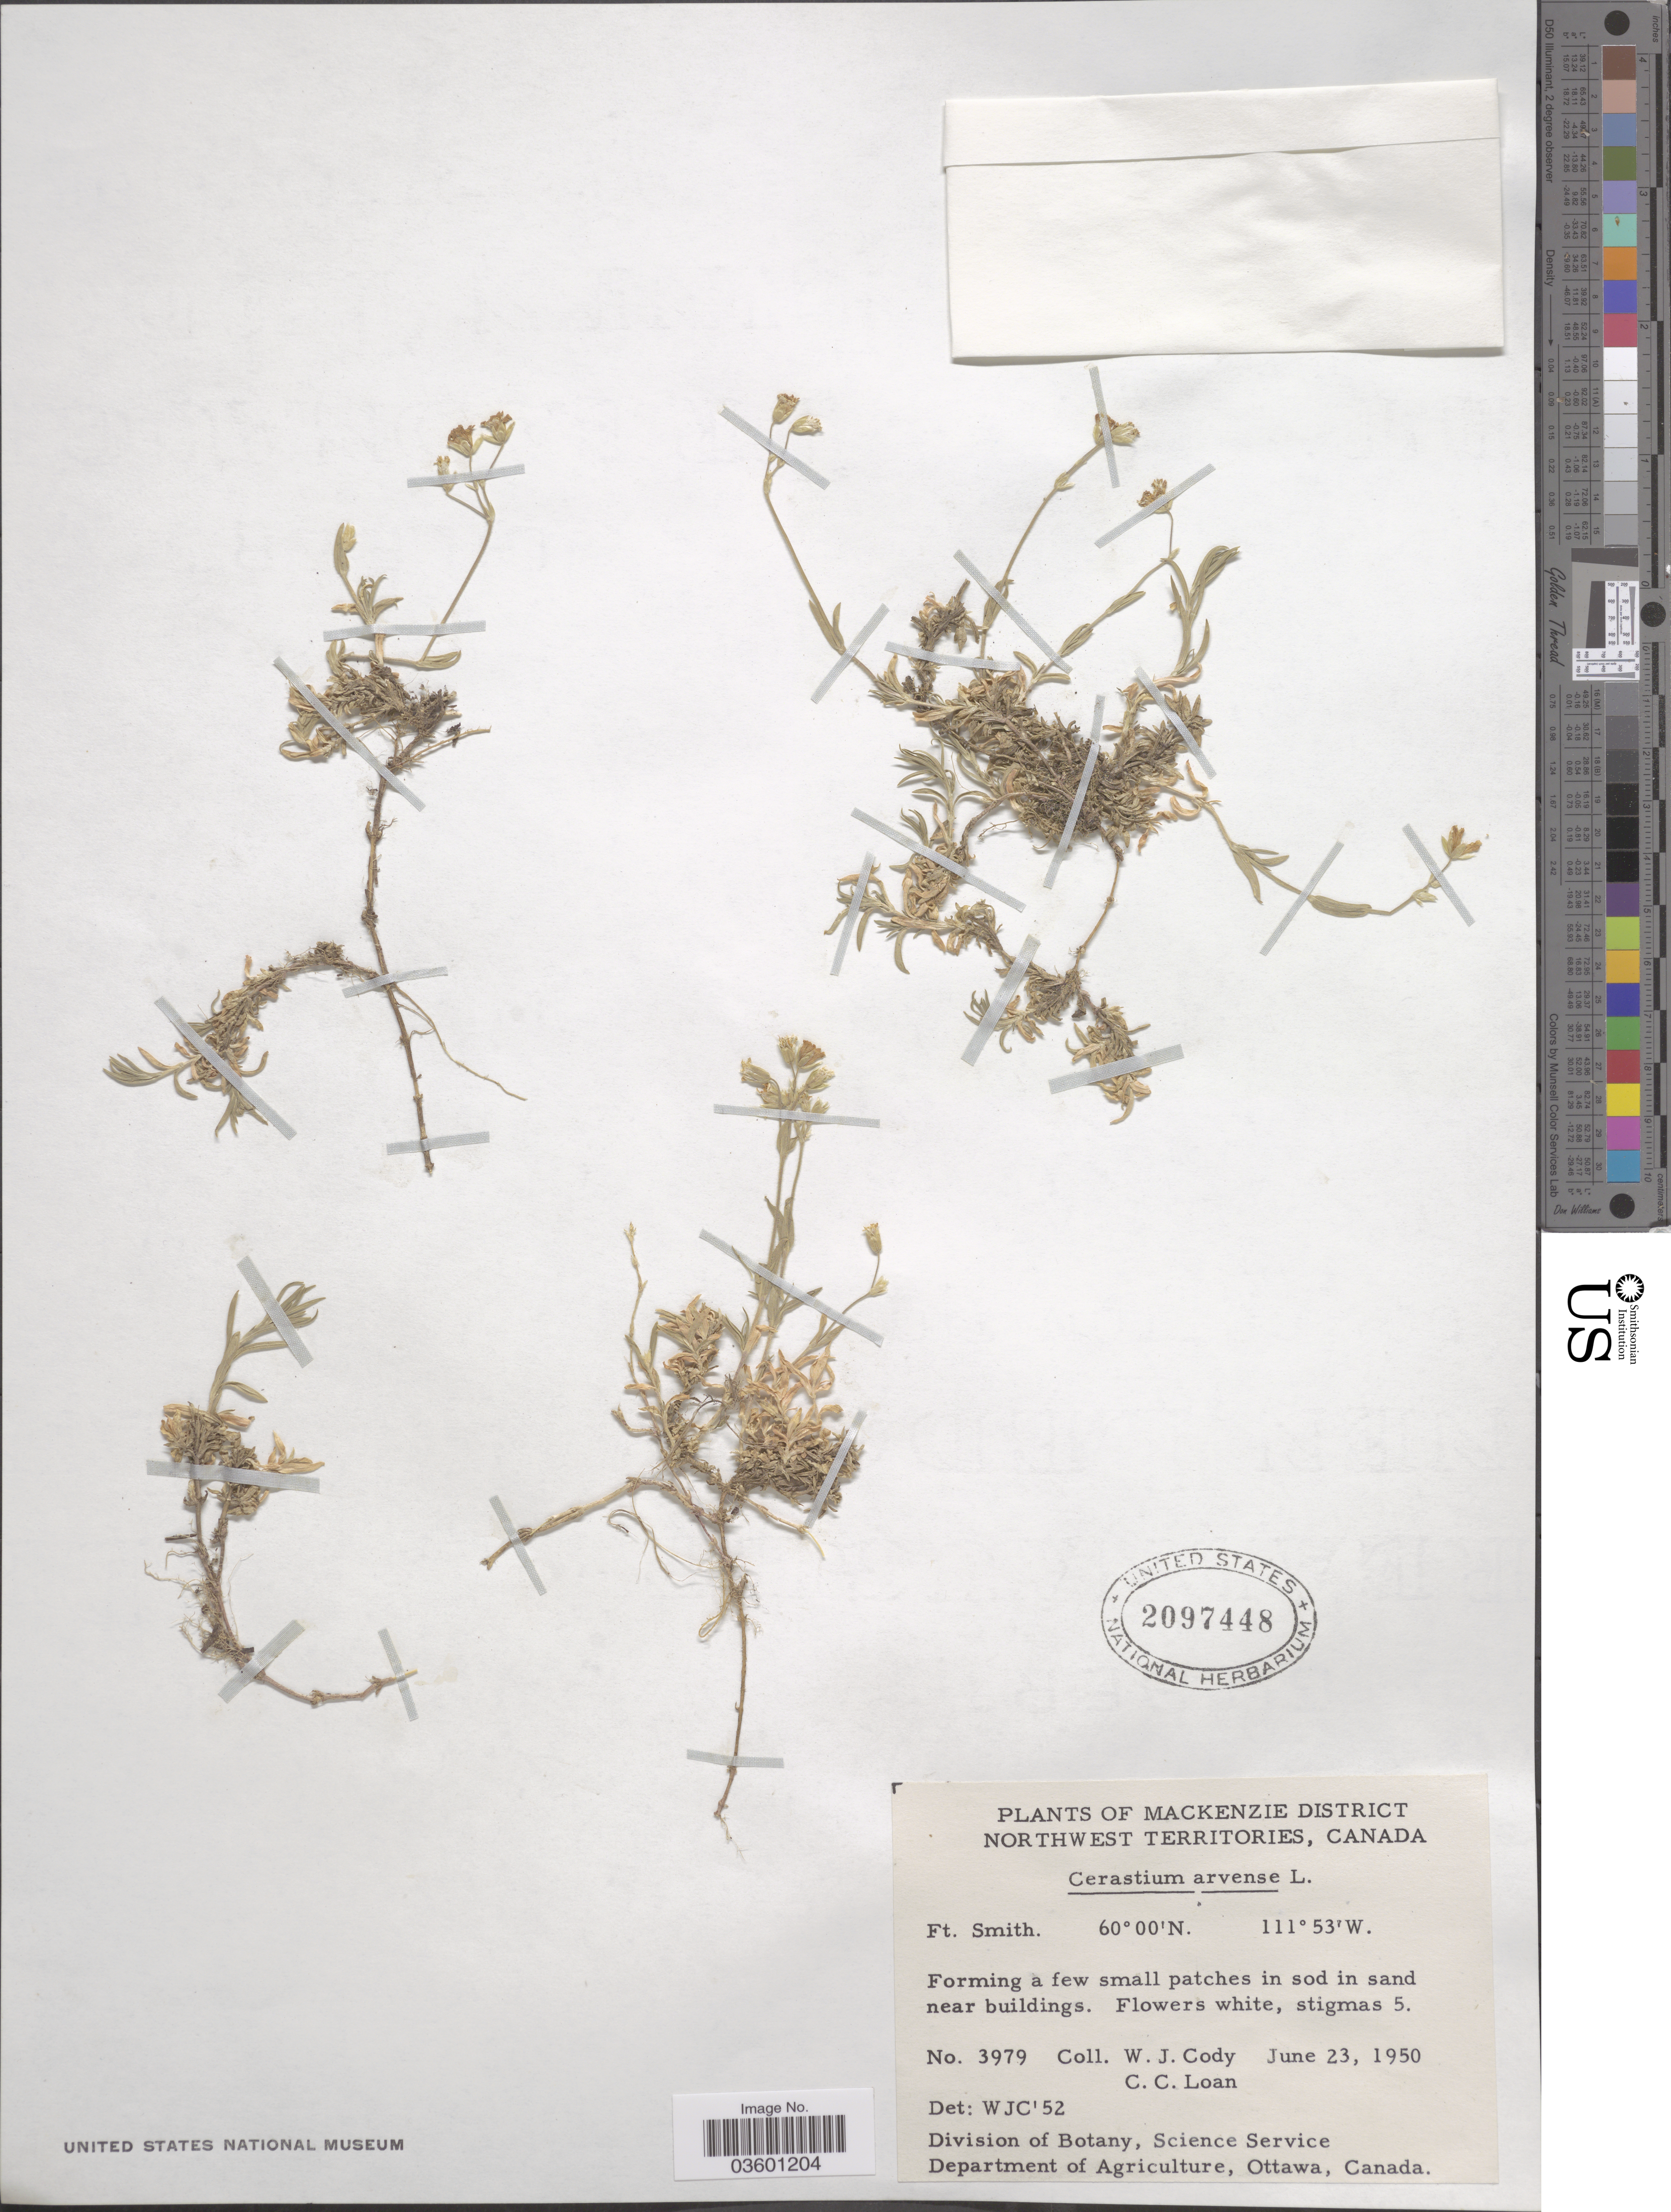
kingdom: Plantae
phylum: Tracheophyta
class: Magnoliopsida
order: Caryophyllales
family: Caryophyllaceae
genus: Cerastium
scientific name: Cerastium arvense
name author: L.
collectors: W. Cody & C. Loan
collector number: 3979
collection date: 1950-06-23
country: Canada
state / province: Northwest Territories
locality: Mackenzie District. Ft. Smith.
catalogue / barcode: US 2097448